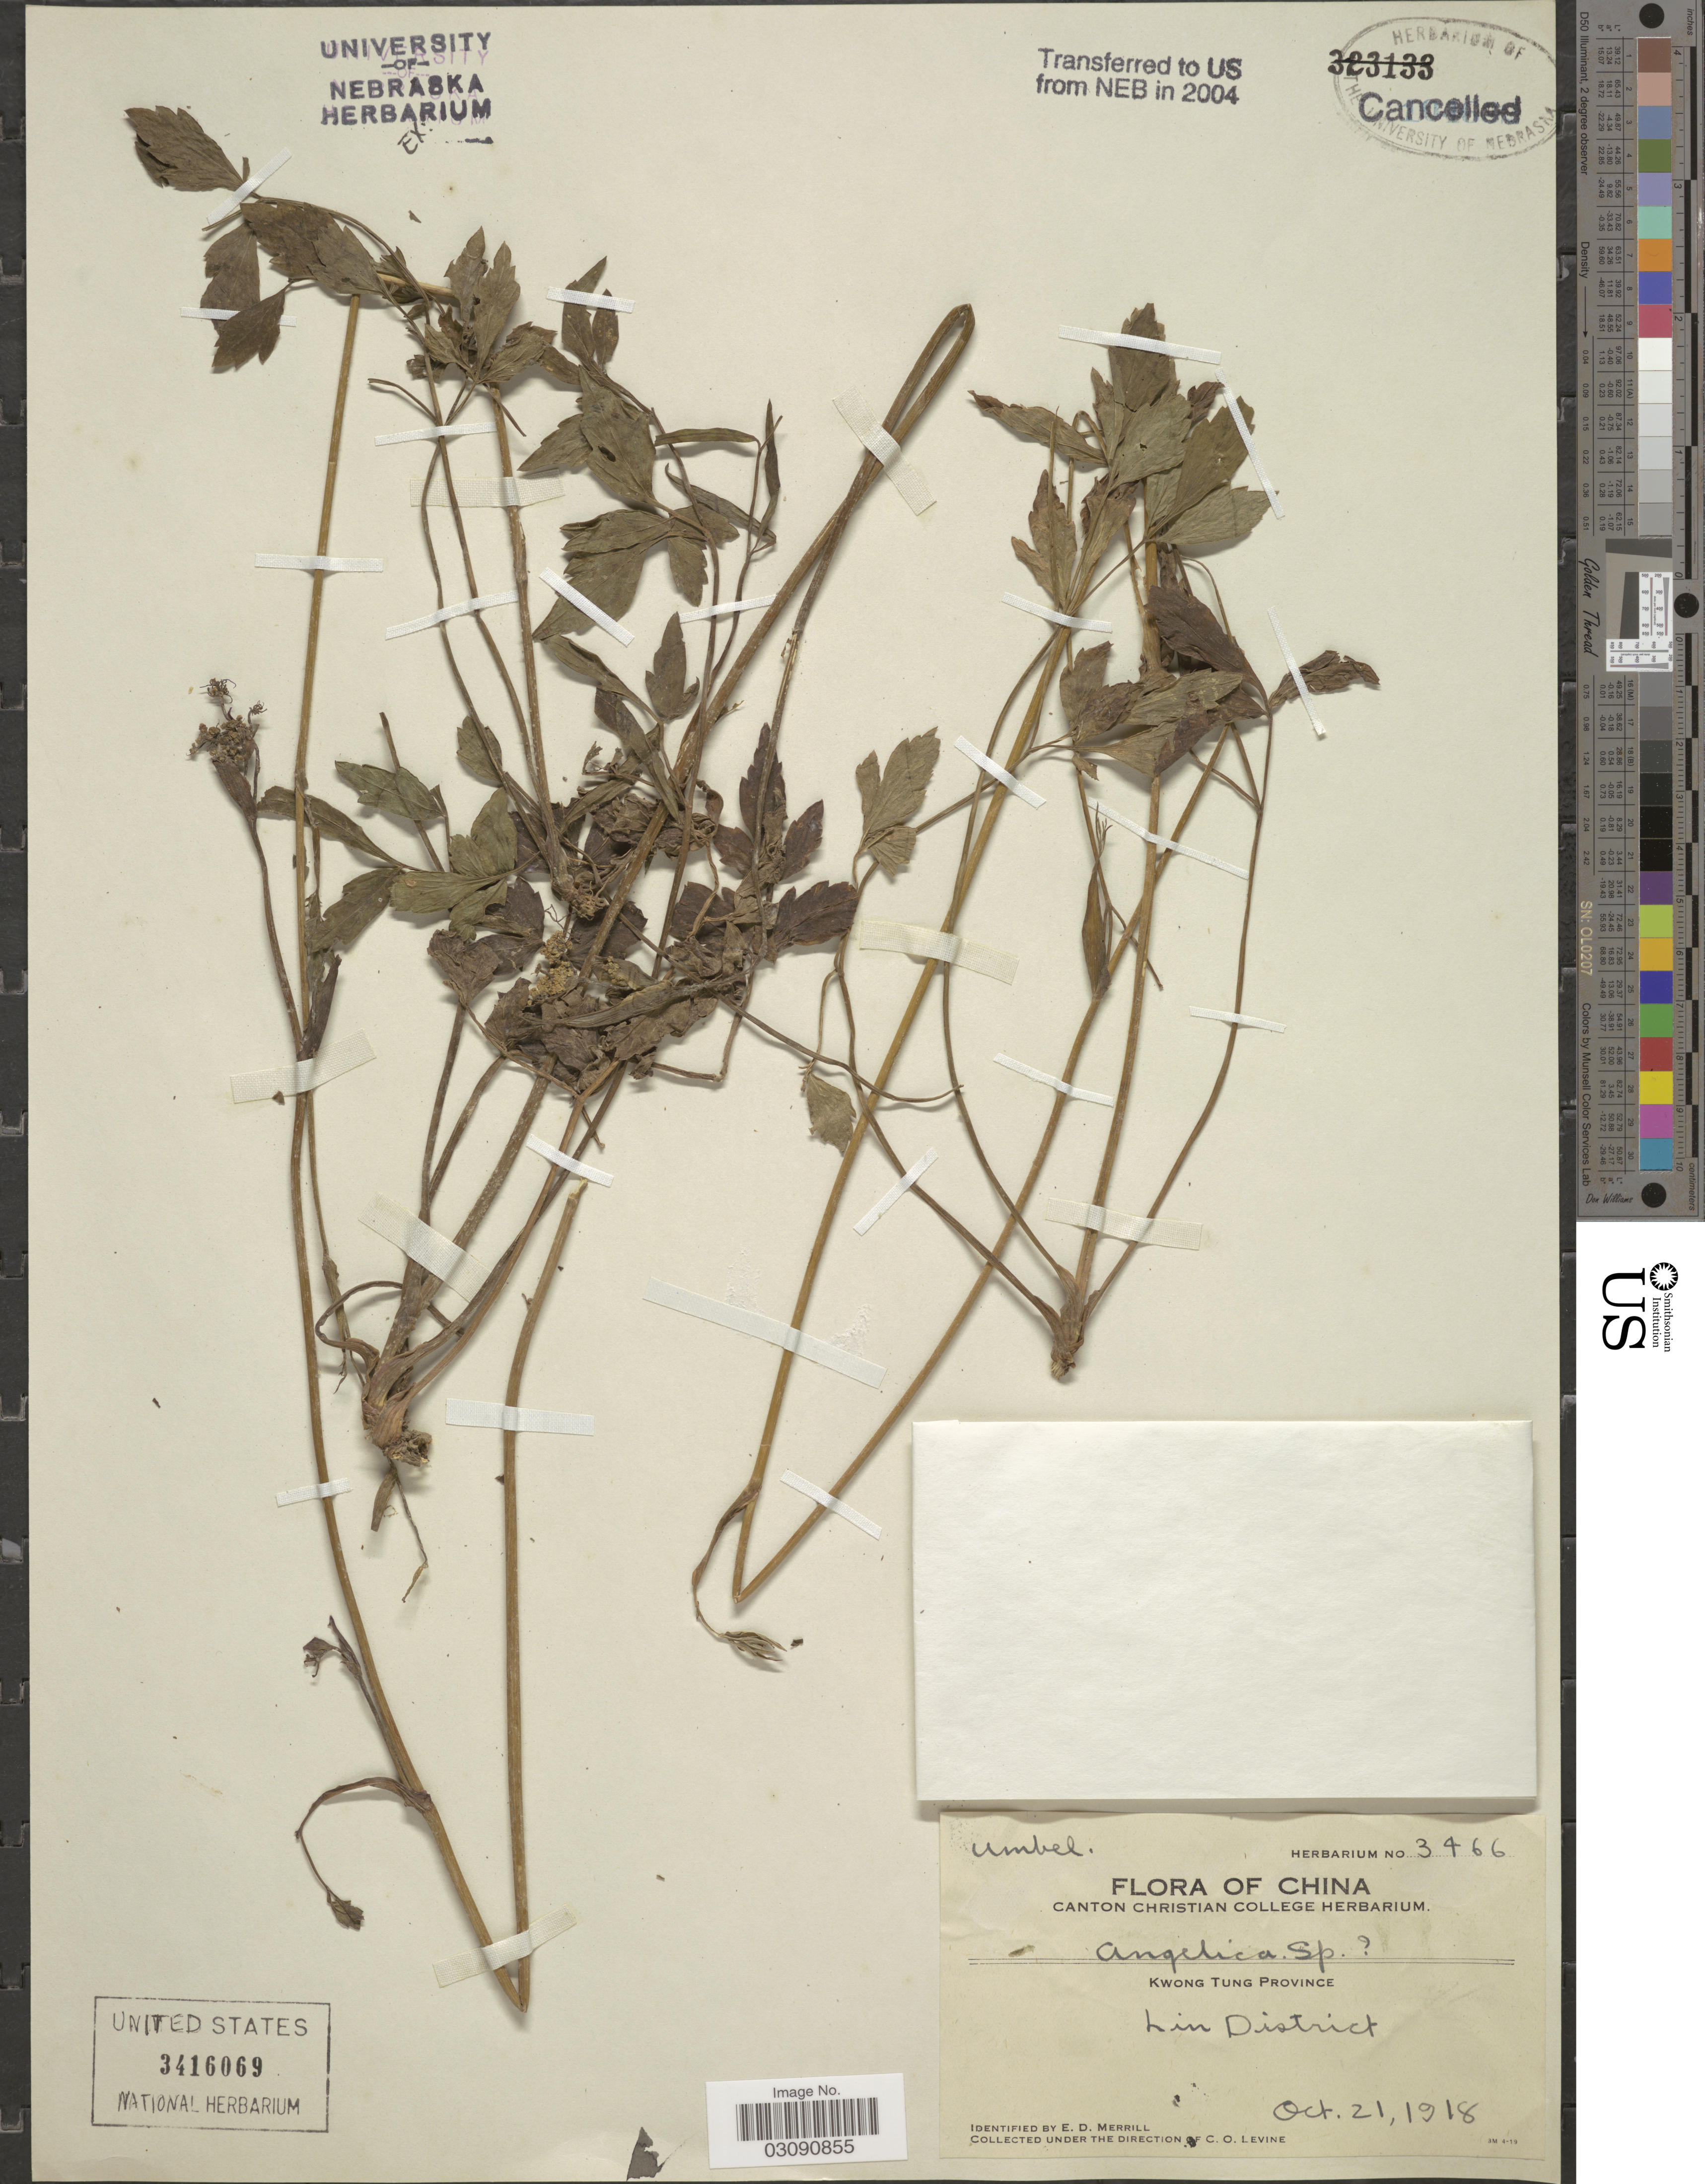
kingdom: Plantae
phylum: Tracheophyta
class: Magnoliopsida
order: Apiales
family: Apiaceae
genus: Angelica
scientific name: Angelica sp.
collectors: C. O. Levine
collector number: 3466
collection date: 1918-10-21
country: China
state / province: Guangdong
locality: Kwong Tung Province, Lin District.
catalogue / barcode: US 3416069